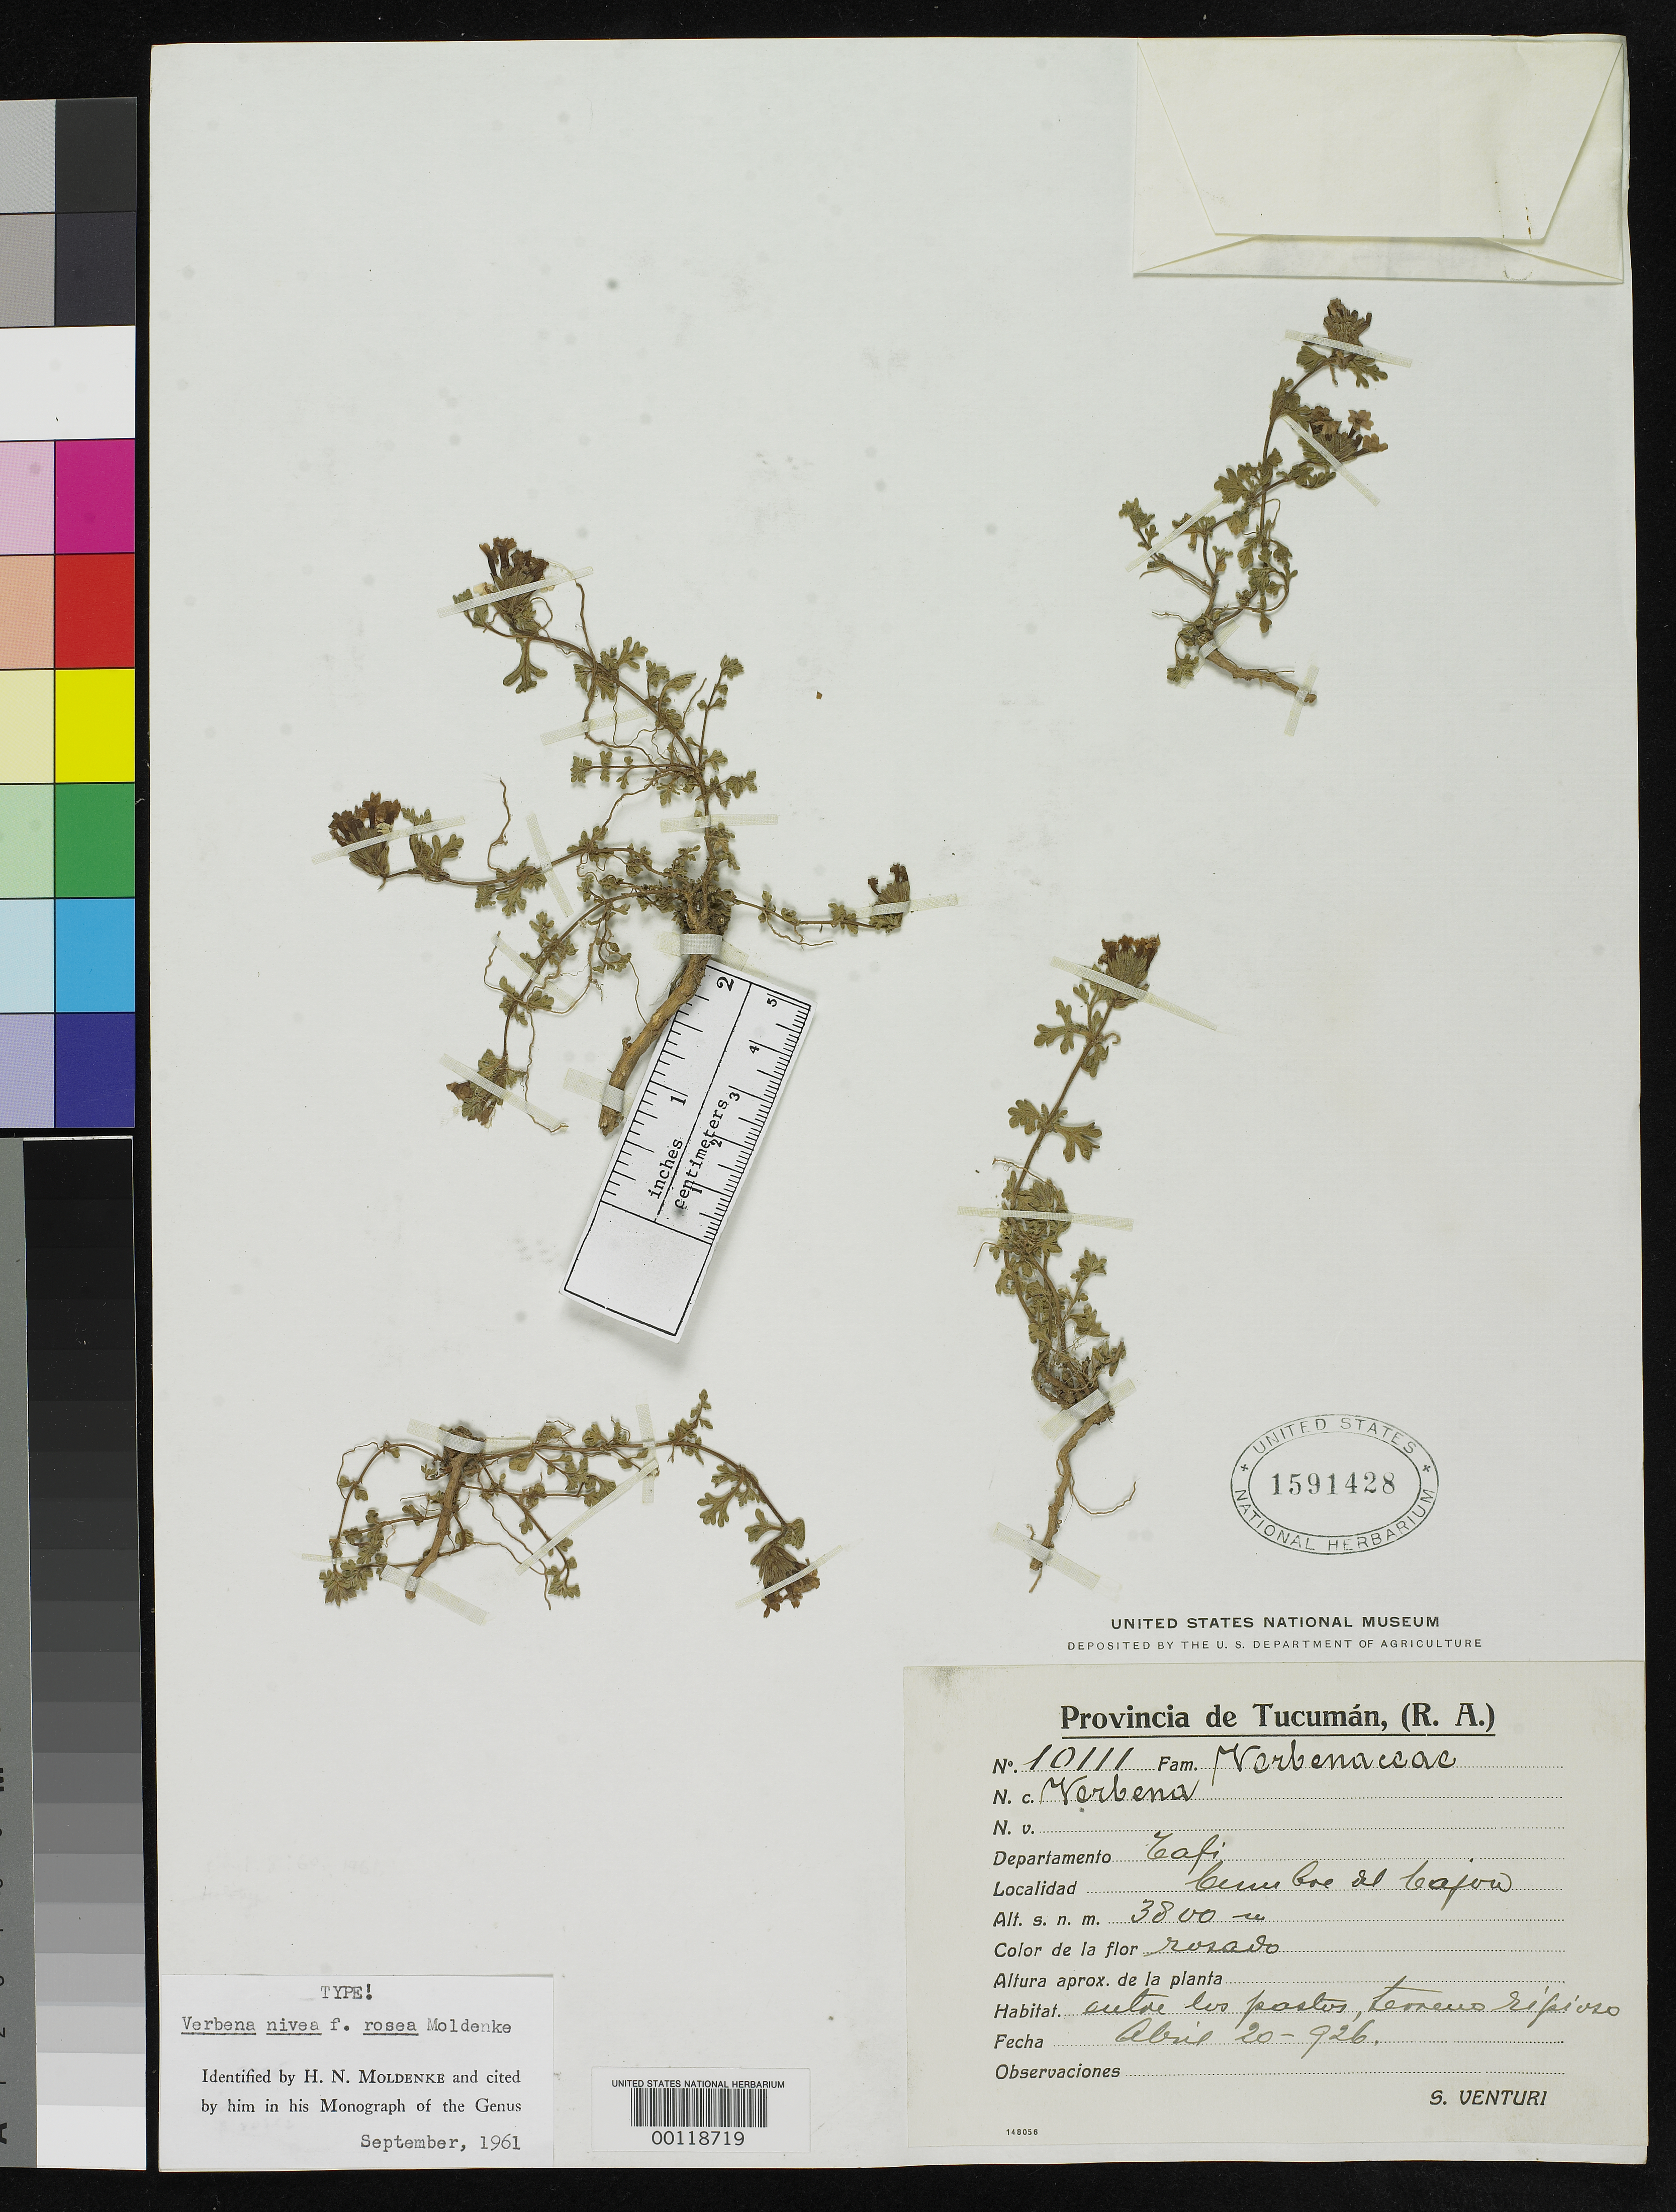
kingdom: Plantae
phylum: Tracheophyta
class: Magnoliopsida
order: Lamiales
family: Verbenaceae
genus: Verbena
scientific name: Verbena nivea f. rosea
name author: Moldenke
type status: Holotype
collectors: S. Venturi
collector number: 10111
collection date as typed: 20 Apr 1926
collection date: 1926-04-20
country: Argentina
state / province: Tucumán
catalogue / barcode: US 1591428